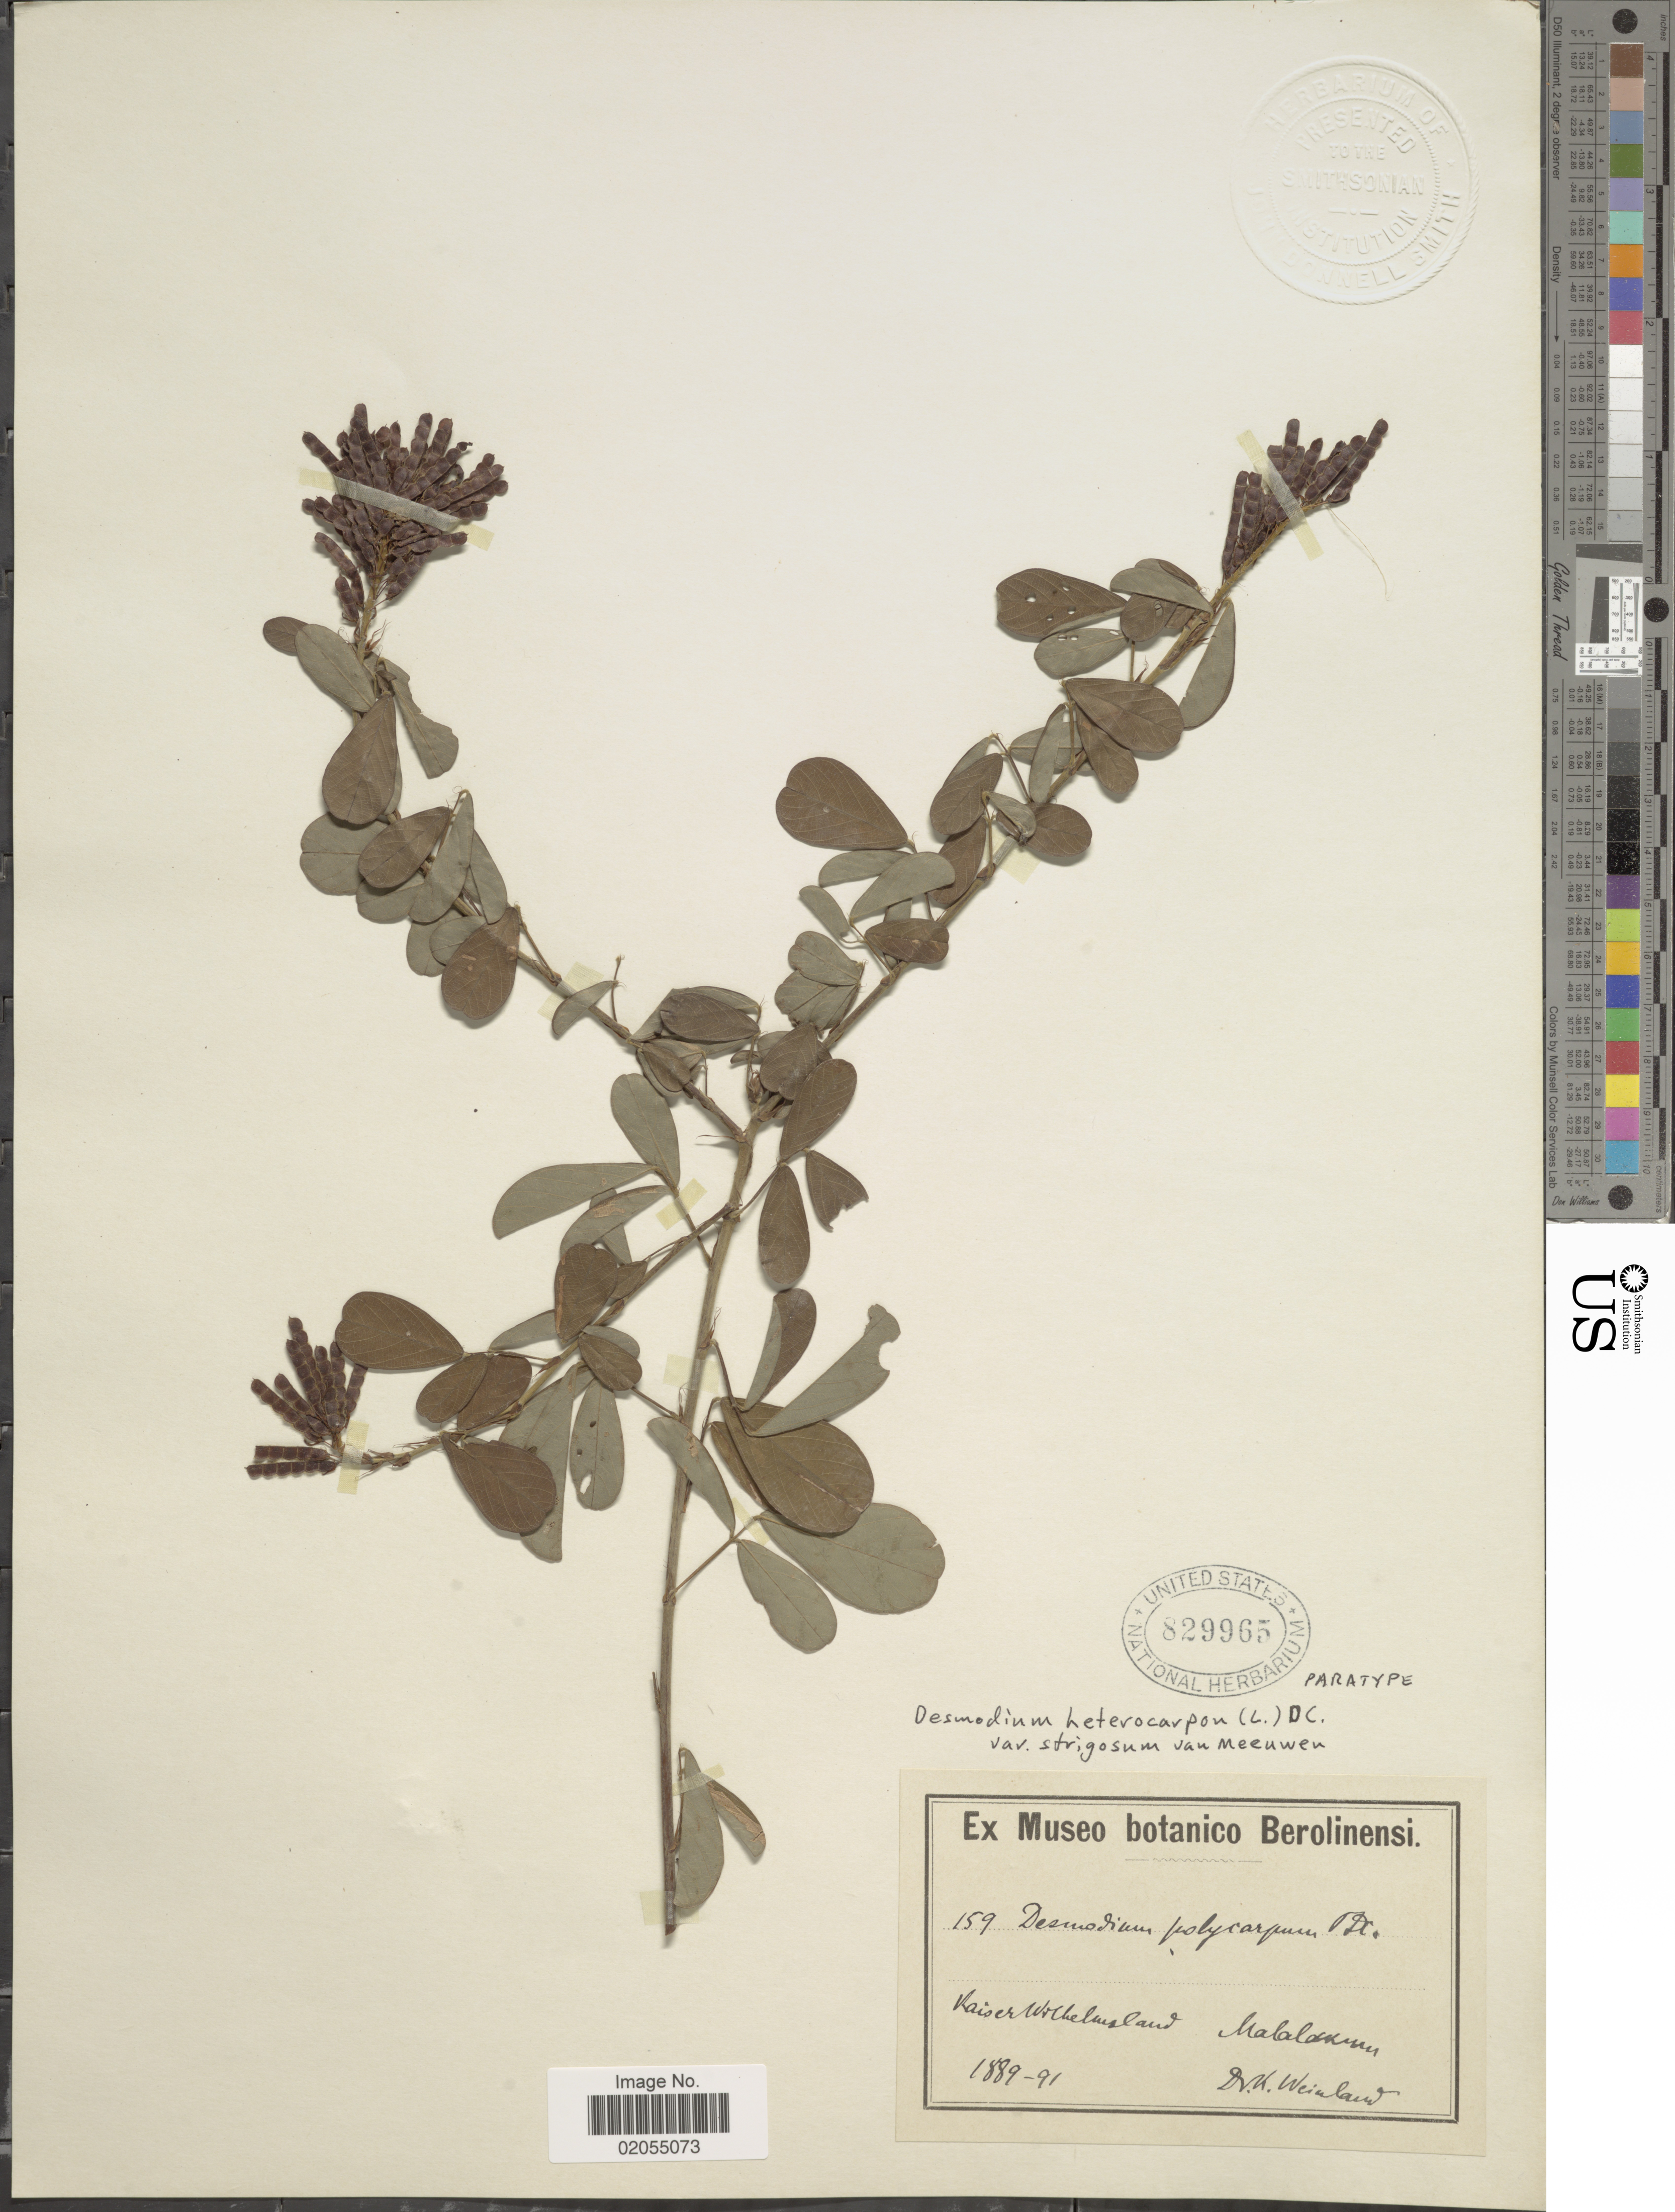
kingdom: Plantae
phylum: Tracheophyta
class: Magnoliopsida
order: Fabales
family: Fabaceae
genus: Grona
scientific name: Grona heterocarpos var. strigosa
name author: (Meeuwen) H. Ohashi & K. Ohashi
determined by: Strong, Mark T., (BOT), Smithsonian Institution - National Museum of Natural History (UNITED STATES)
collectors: K. Weinland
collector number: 159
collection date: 1889/1891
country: Papua New Guinea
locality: Kaiser Wilhelmsland. Malalakum [interpreted]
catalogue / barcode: US 829965